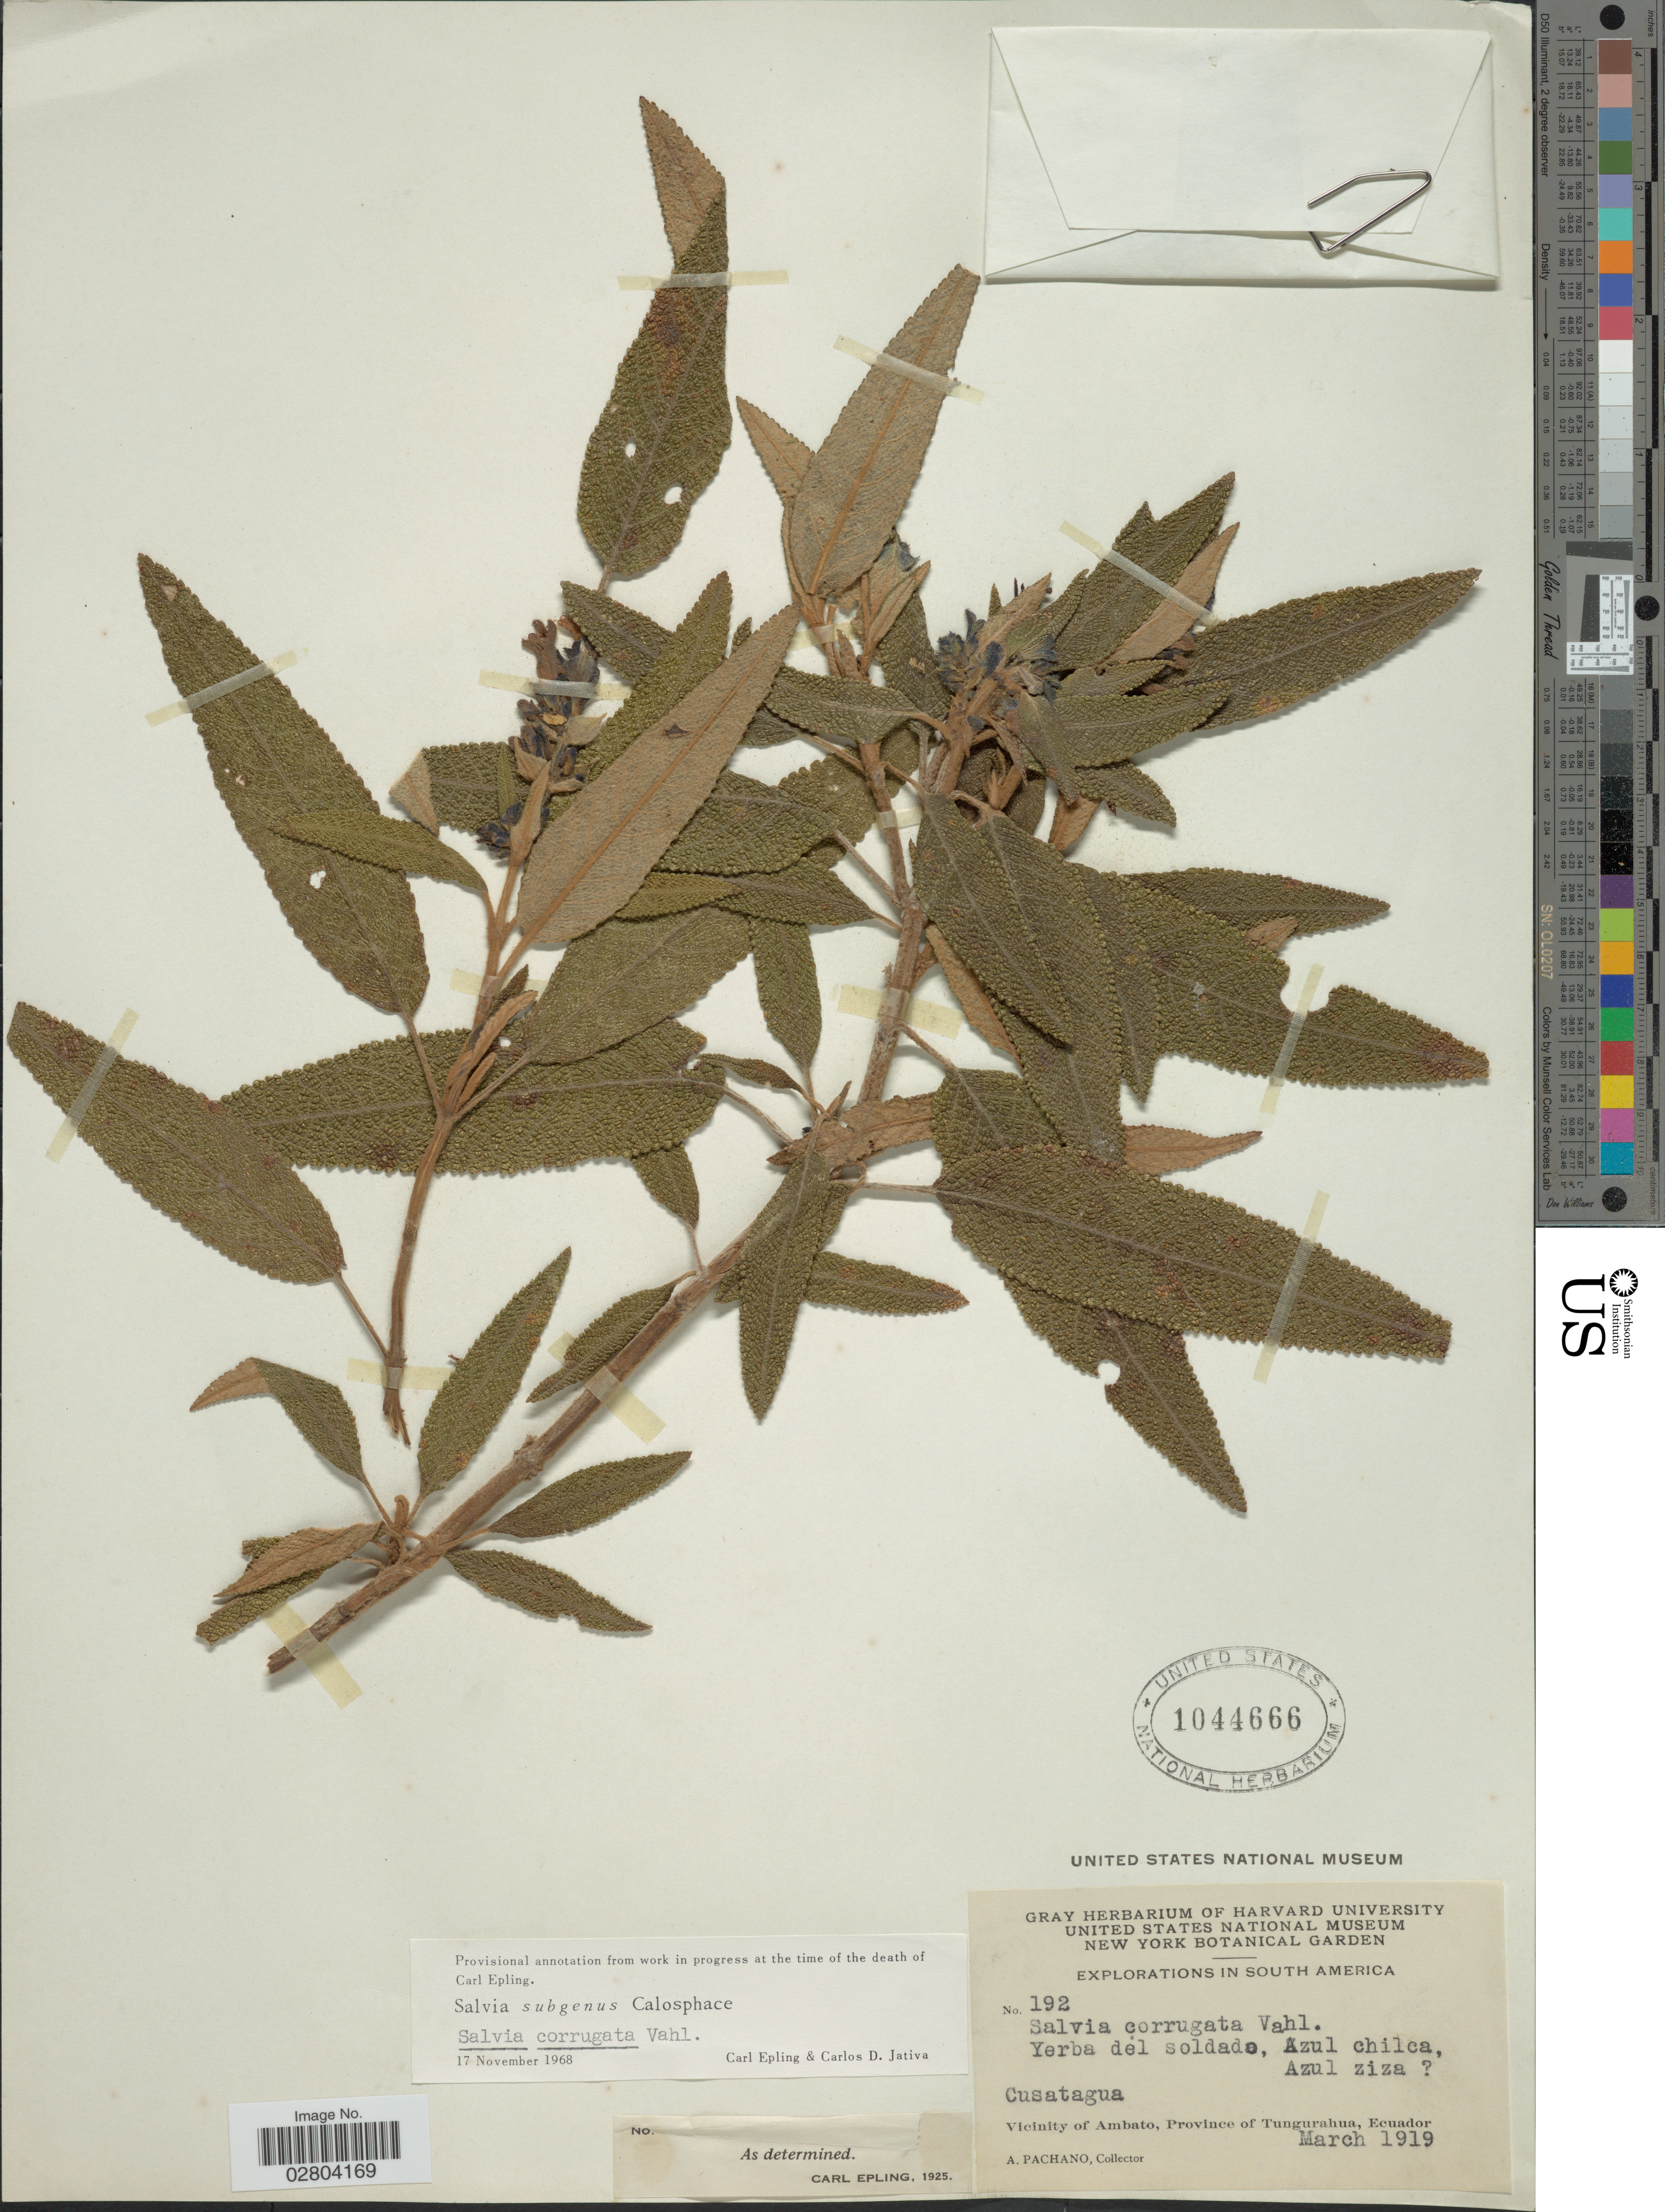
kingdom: Plantae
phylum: Tracheophyta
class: Magnoliopsida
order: Lamiales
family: Lamiaceae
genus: Salvia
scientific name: Salvia corrugata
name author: Vahl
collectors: A. Pachano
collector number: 192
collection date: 1919-03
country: Ecuador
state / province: Tungurahua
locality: South America. Cusatagua. Vicinity of Ambato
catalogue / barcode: US 1044666